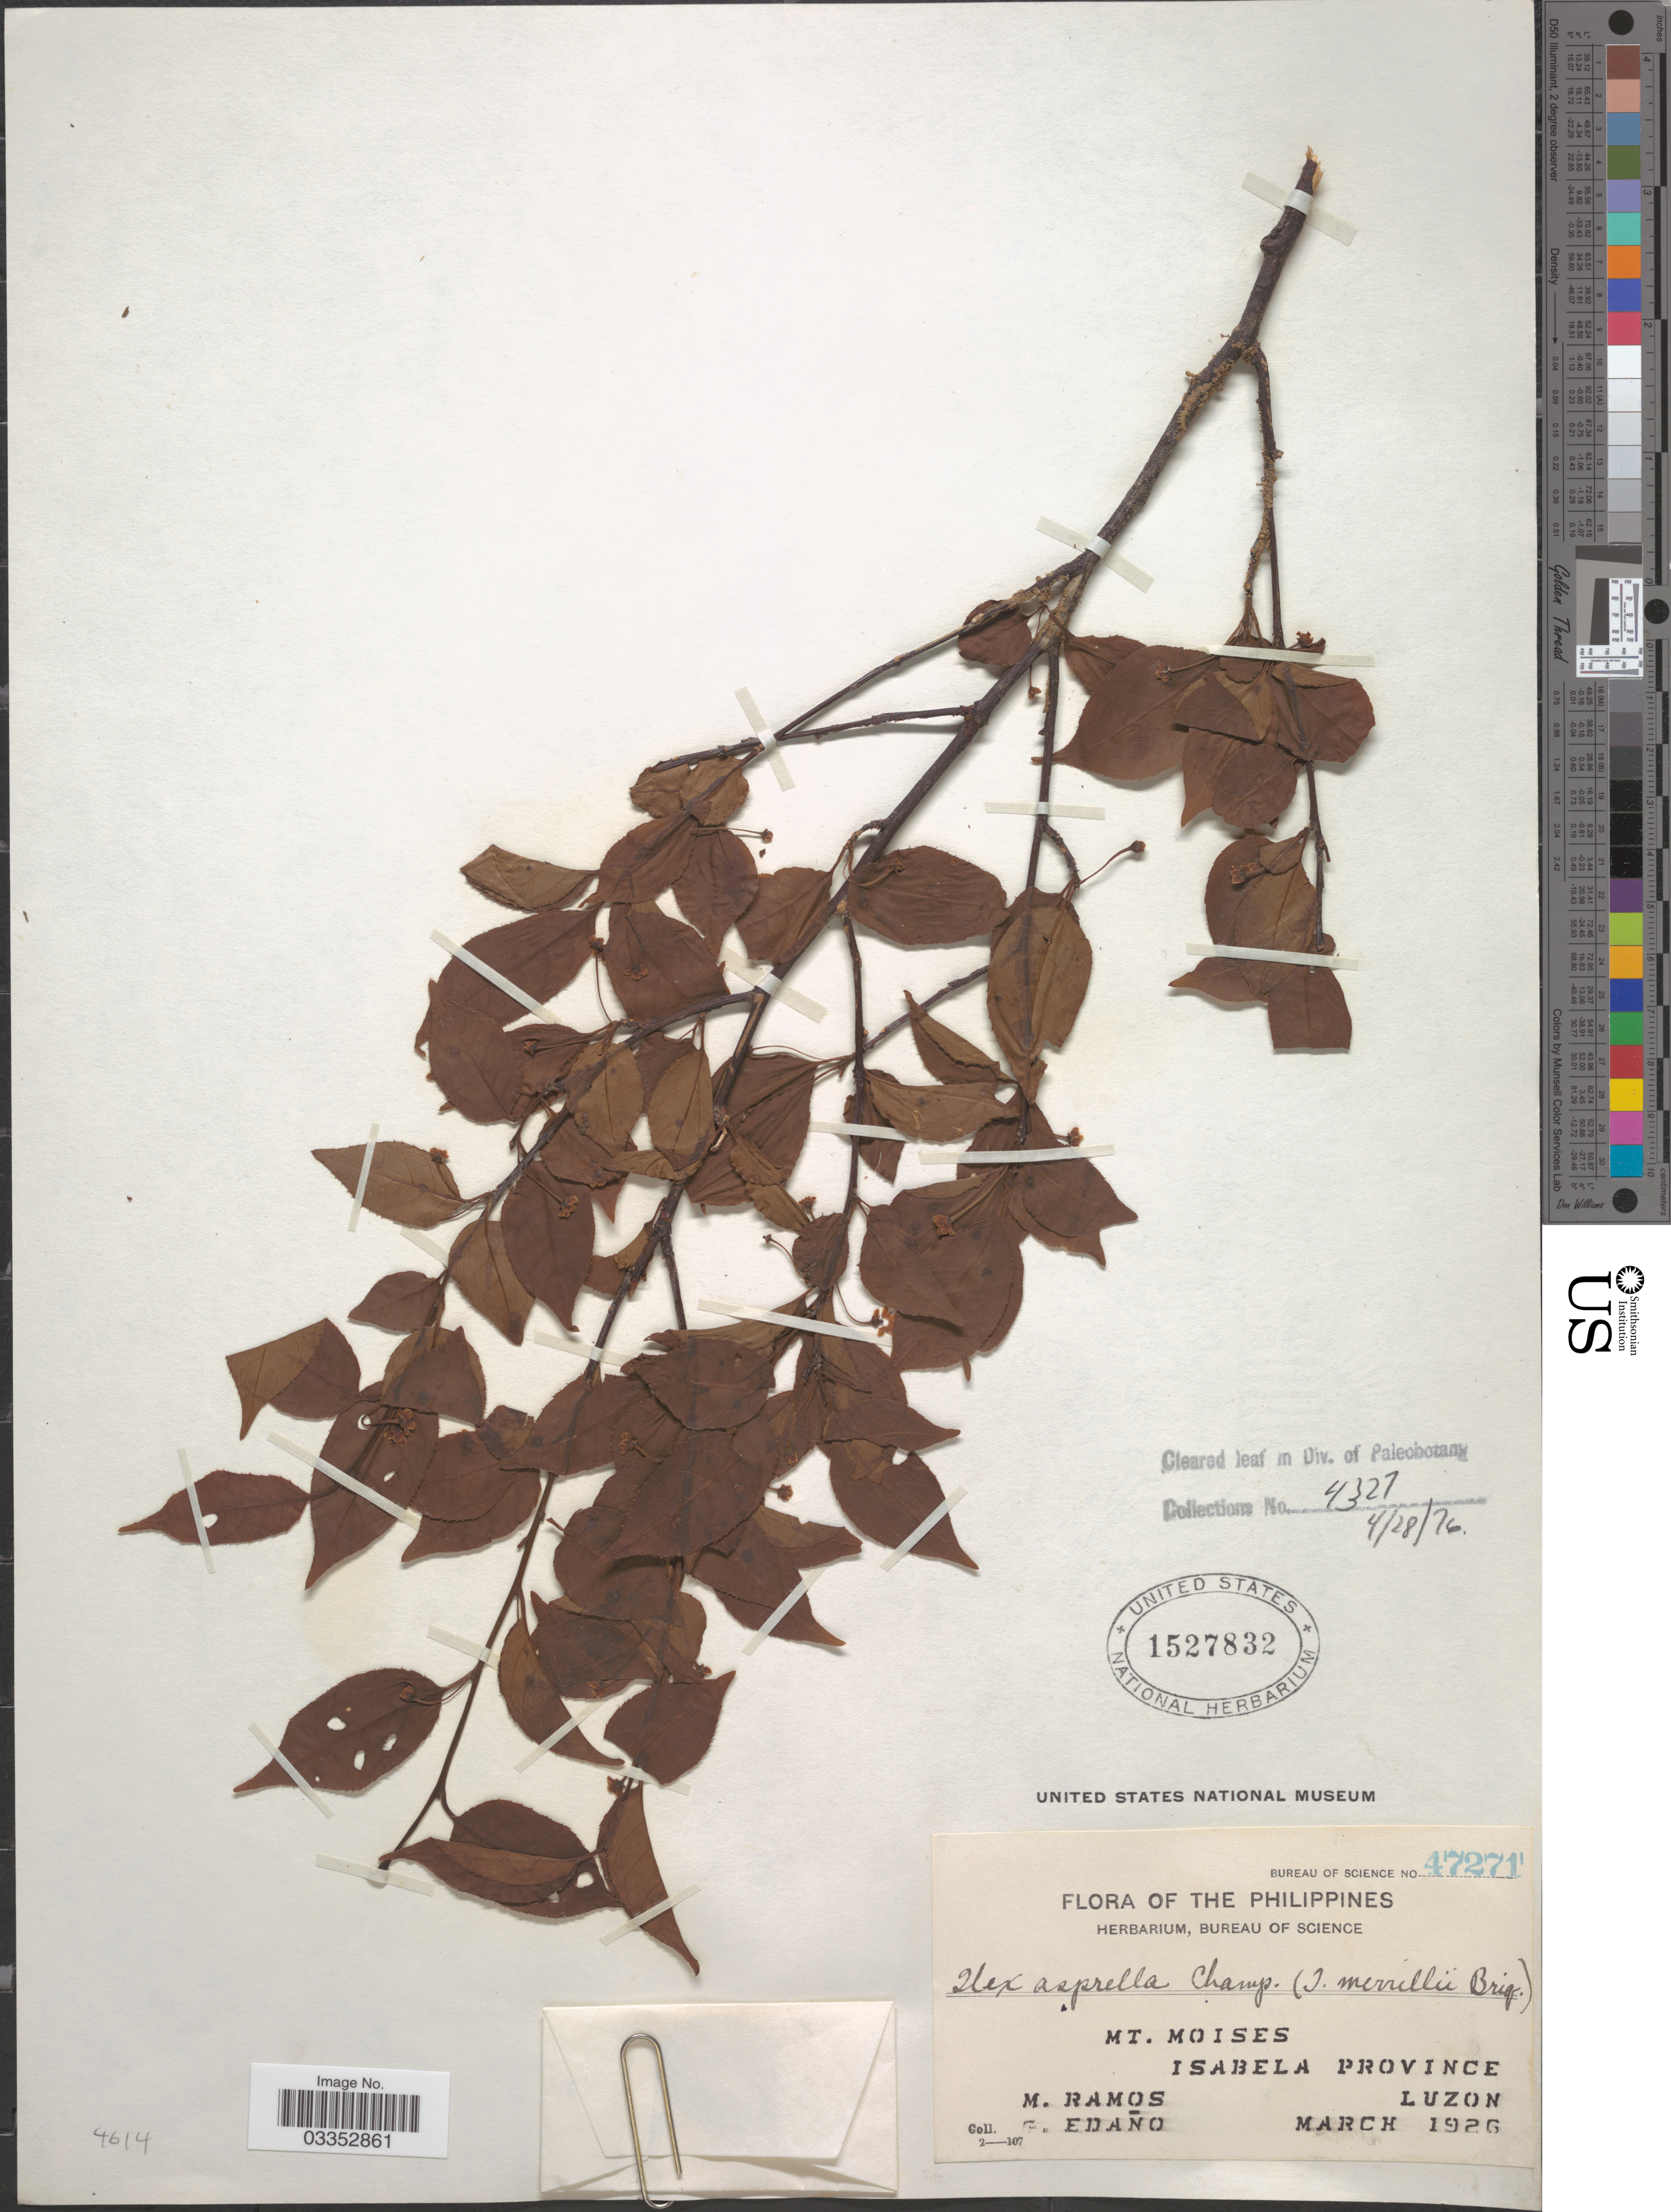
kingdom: Plantae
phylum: Tracheophyta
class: Magnoliopsida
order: Aquifoliales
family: Aquifoliaceae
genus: Ilex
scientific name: Ilex asprella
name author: Champ. ex Benth.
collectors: M. Ramos & G. Edaño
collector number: Bureau of Science 47271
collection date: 1926-03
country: Philippines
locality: Mt. Moises, Isabela Province, Luzon.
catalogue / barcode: US 1527832